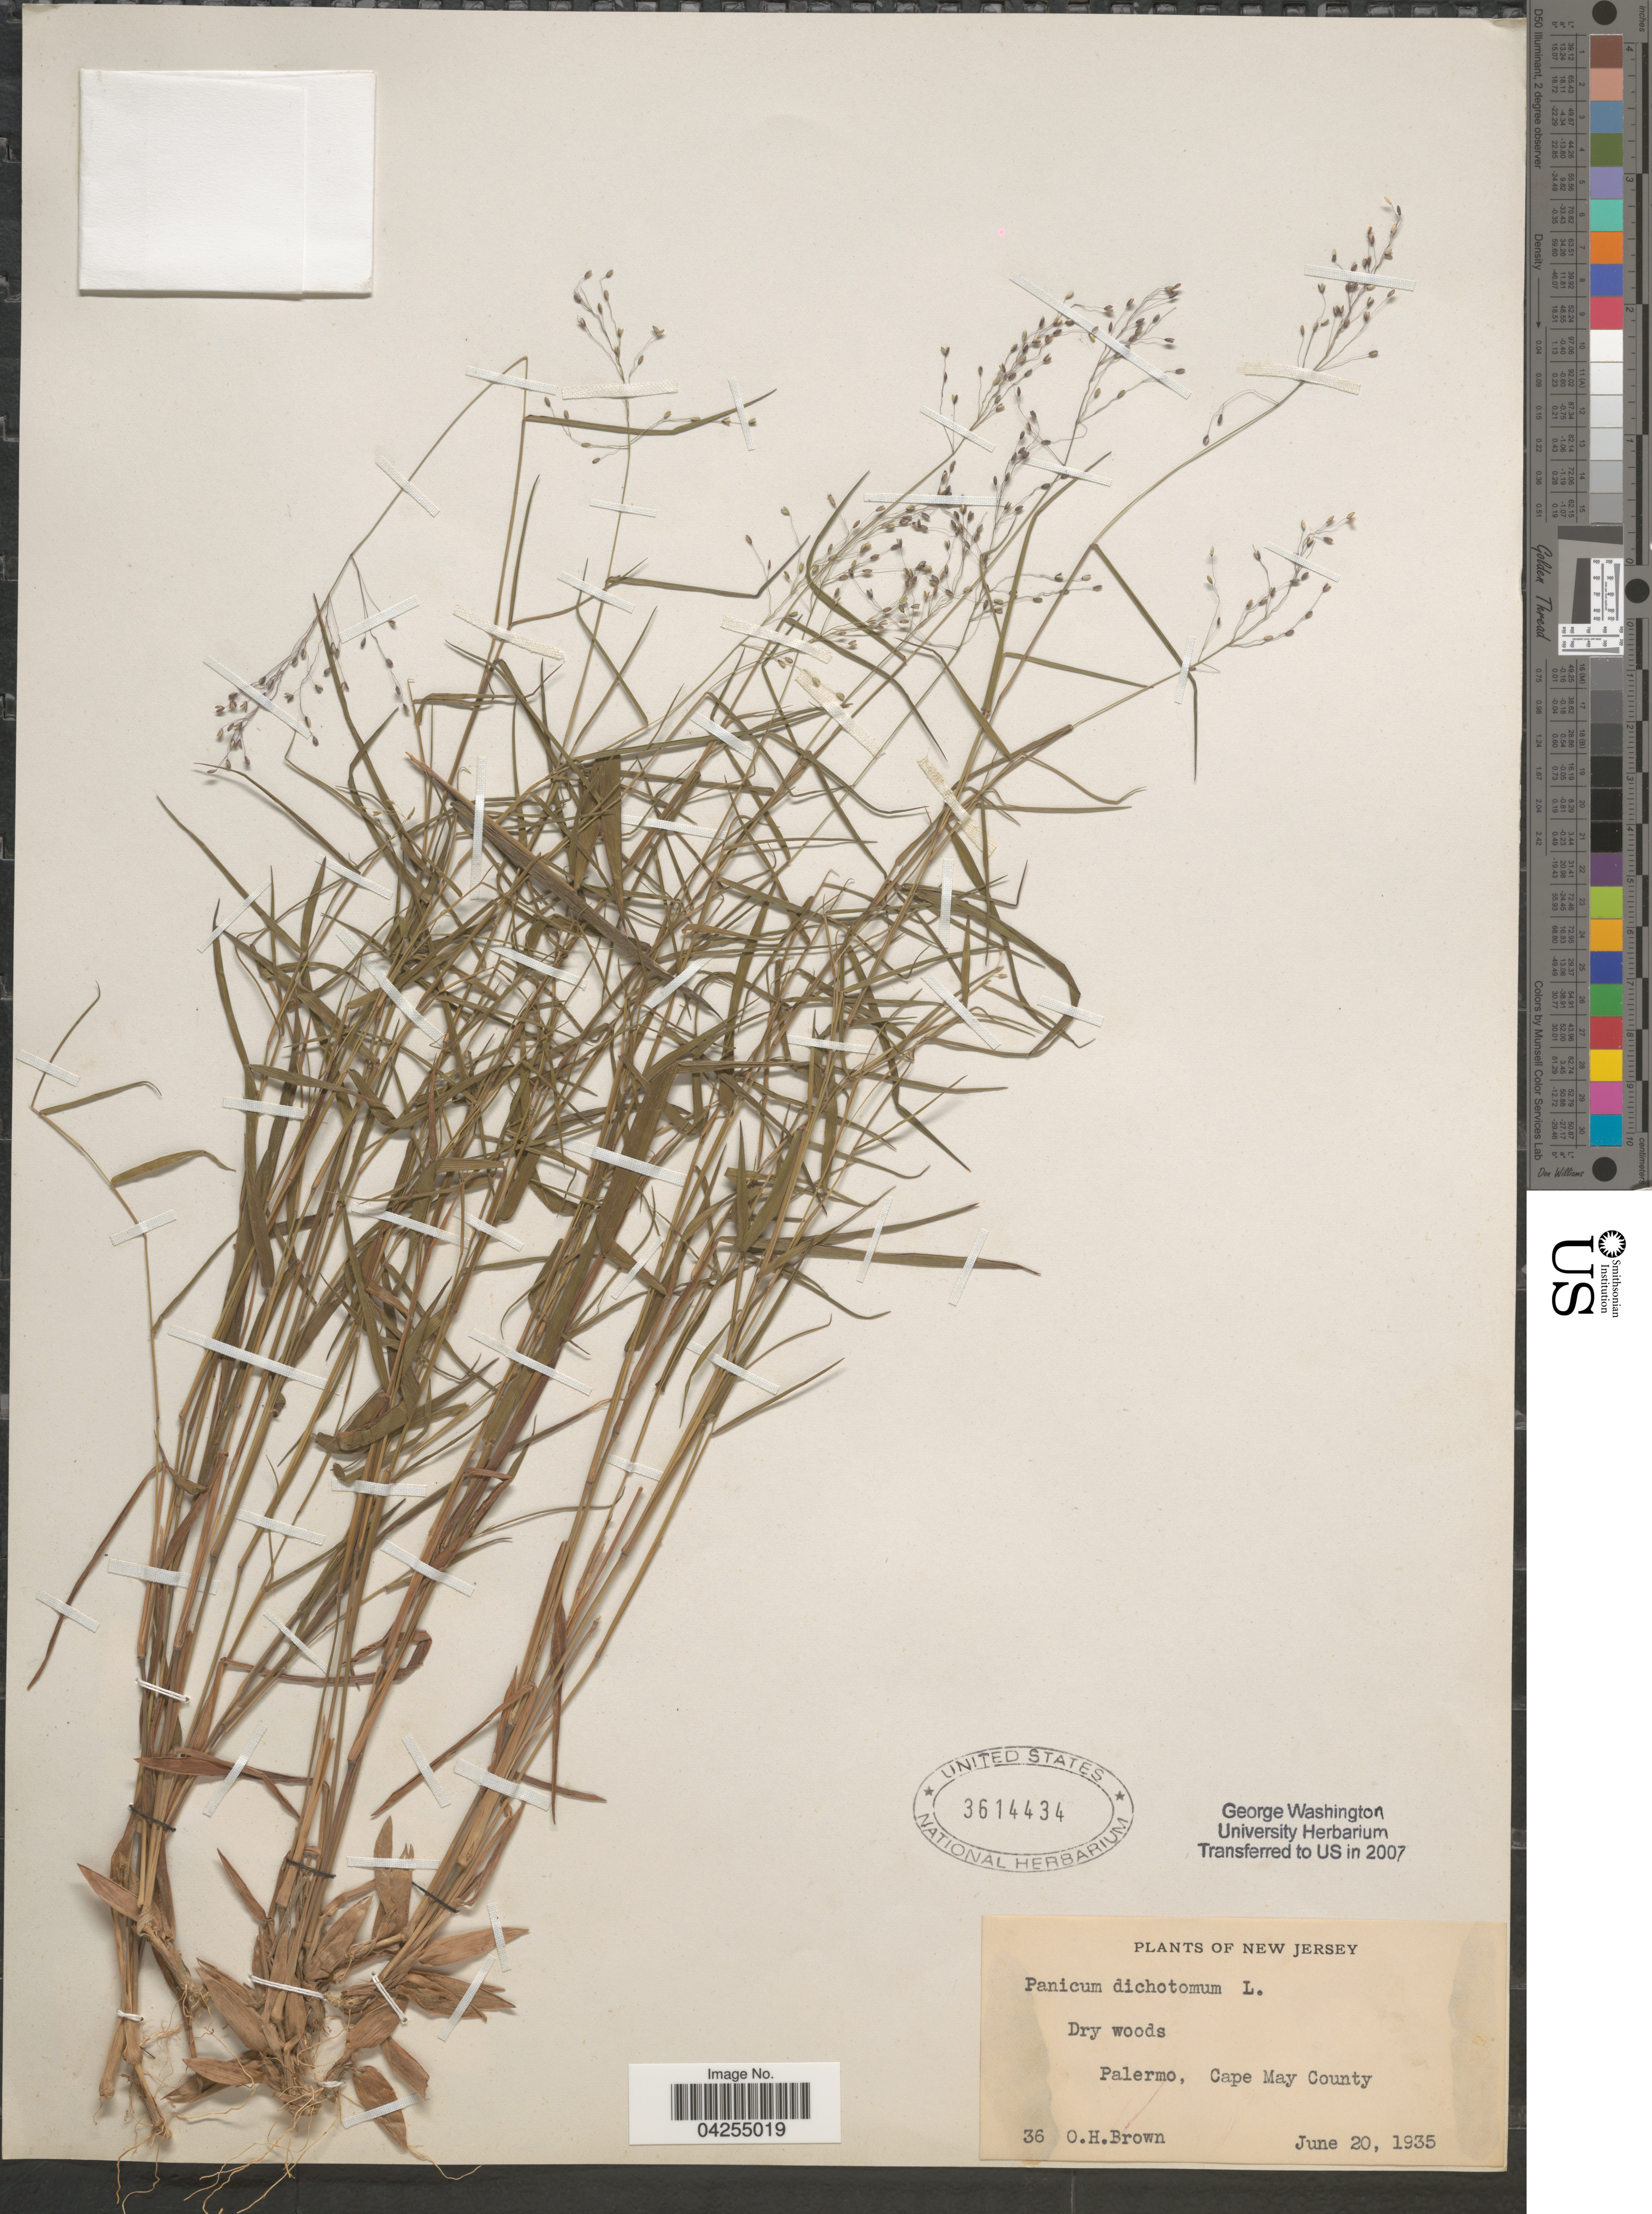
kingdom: Plantae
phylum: Tracheophyta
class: Liliopsida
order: Poales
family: Poaceae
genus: Dichanthelium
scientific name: Dichanthelium dichotomum var. dichotomum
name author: (L.) Gould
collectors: O. Brown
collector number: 36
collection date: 1935-06-20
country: United States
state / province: New Jersey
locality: Dry woods, Palermo, Cape May County.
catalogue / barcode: US 3614434